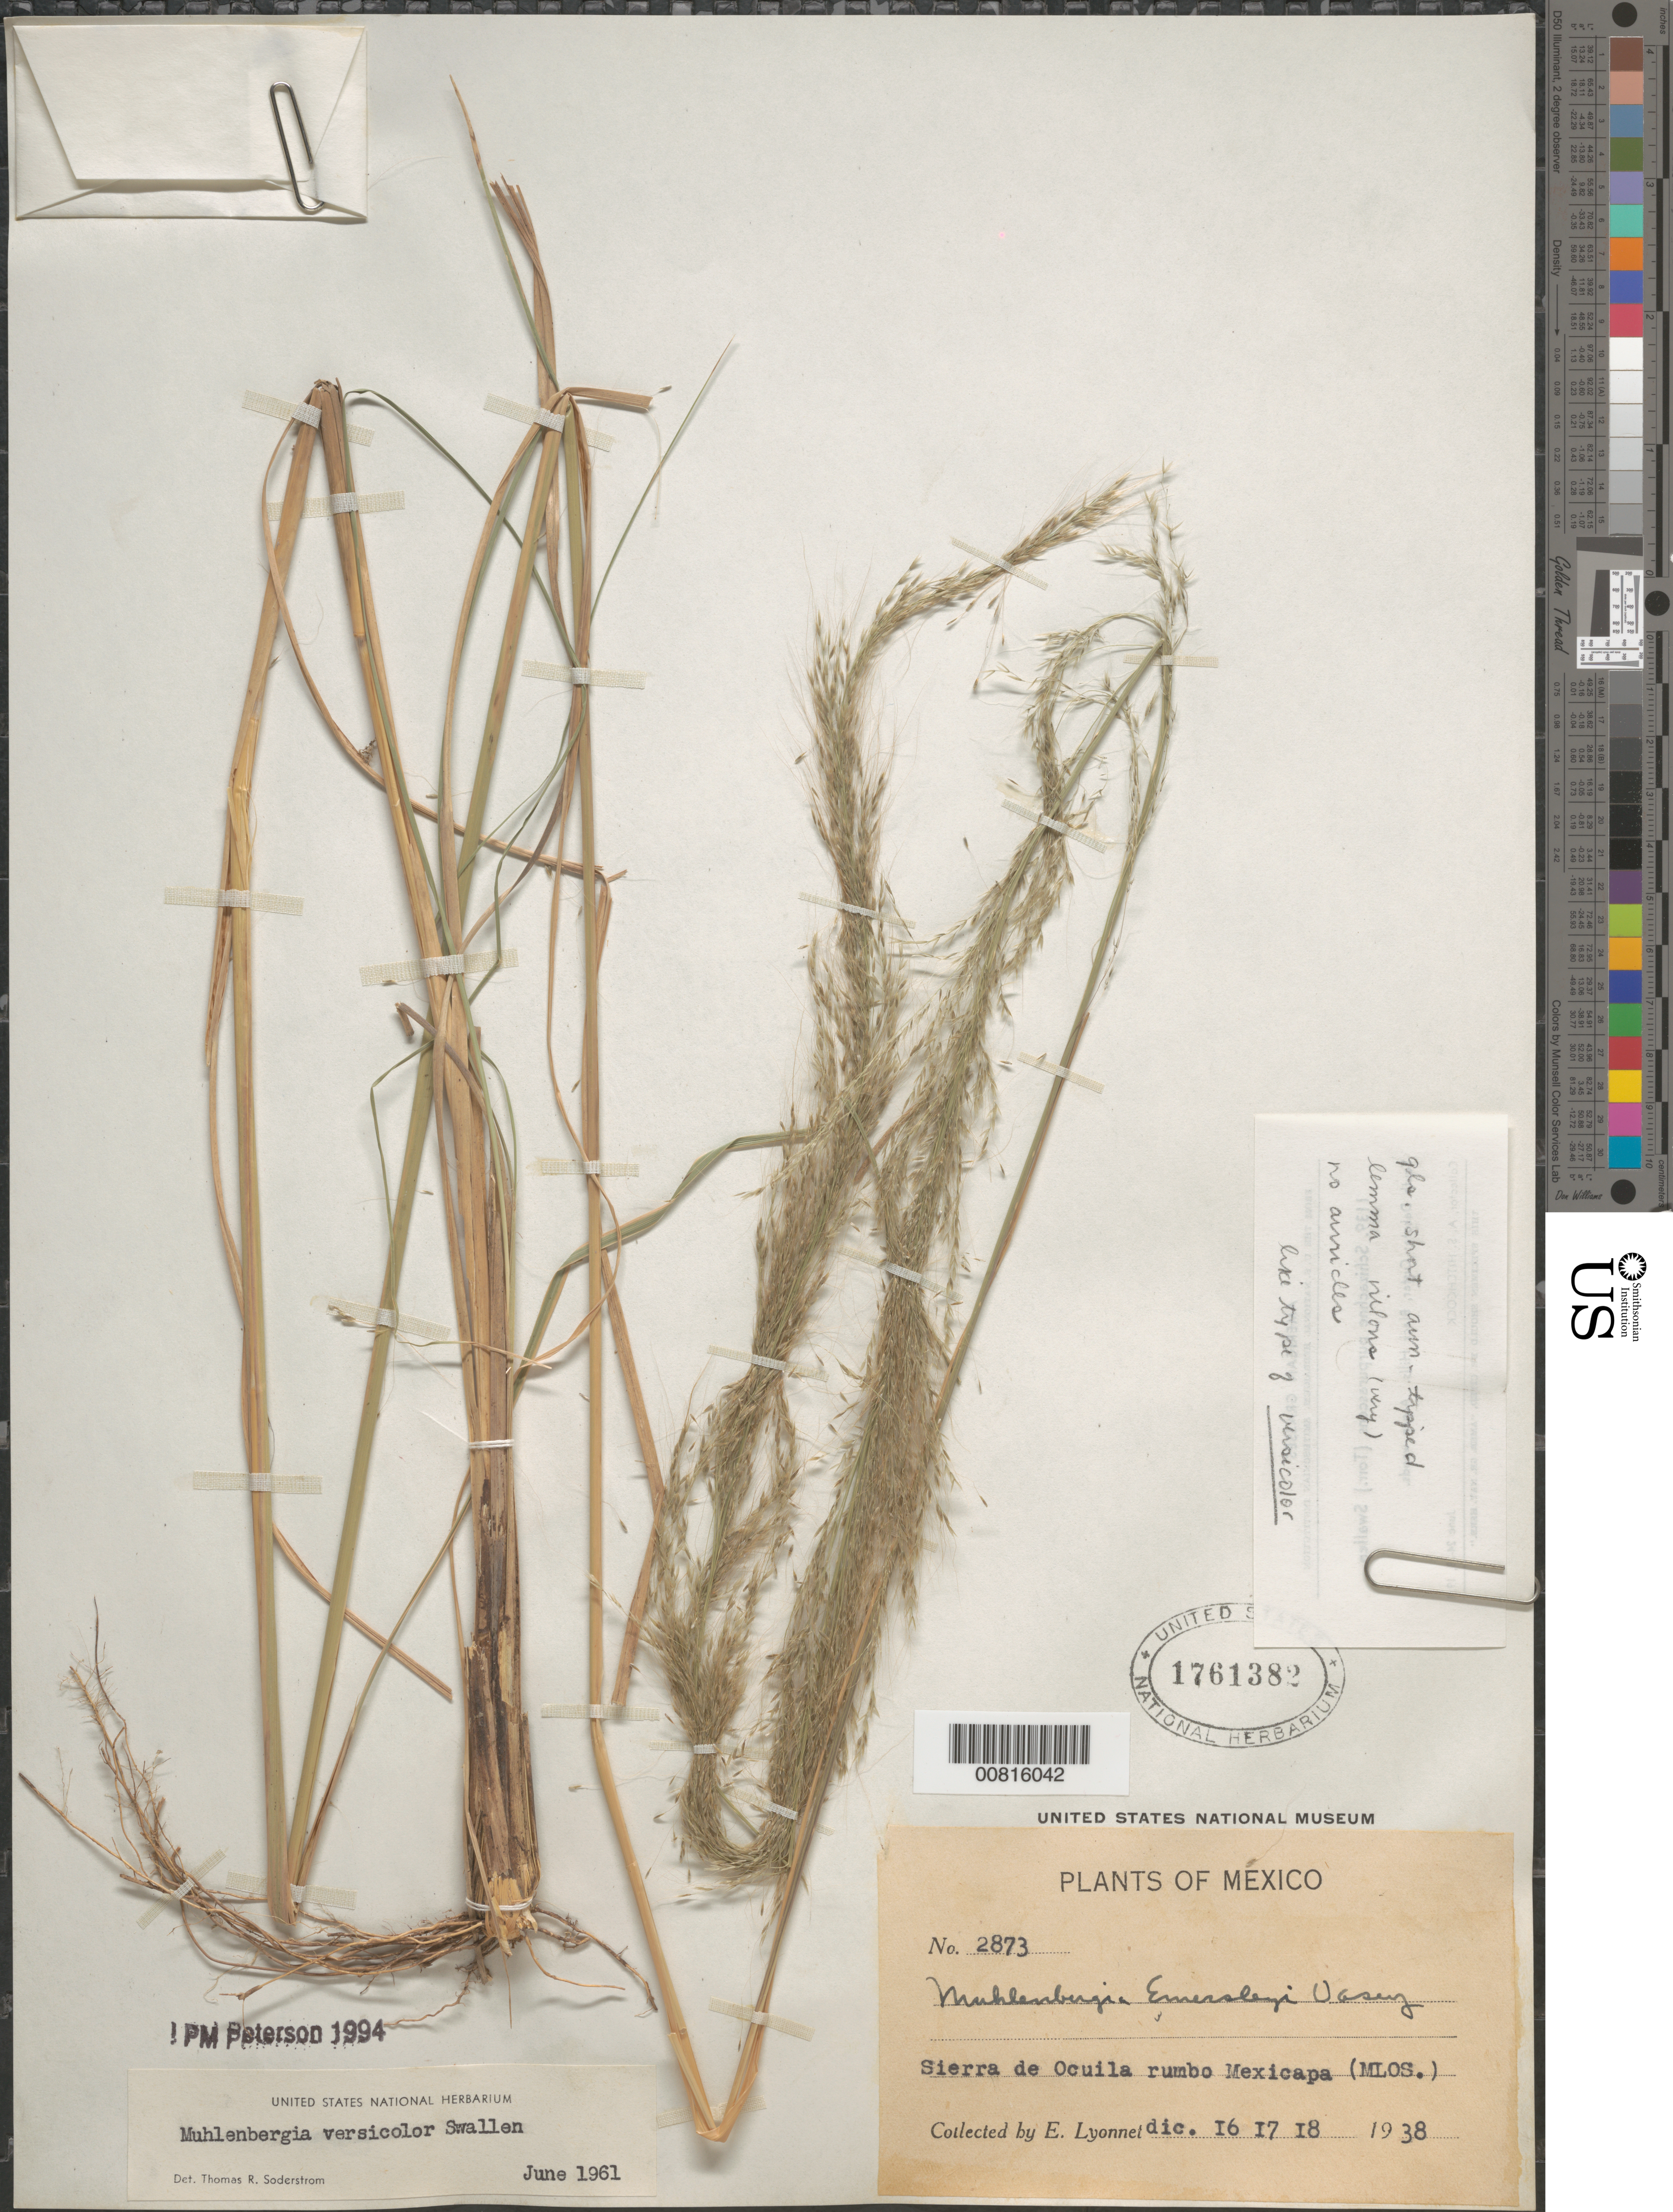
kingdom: Plantae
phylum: Tracheophyta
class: Liliopsida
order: Poales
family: Poaceae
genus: Muhlenbergia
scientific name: Muhlenbergia versicolor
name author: Swallen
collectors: Bro. E. Lyonnet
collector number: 2873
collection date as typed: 16 Dec 1938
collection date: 1938-12-16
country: Mexico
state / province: Morelos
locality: Sierra de Ocuila rumbo Mexicapa, Mor.?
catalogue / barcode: US 1761382